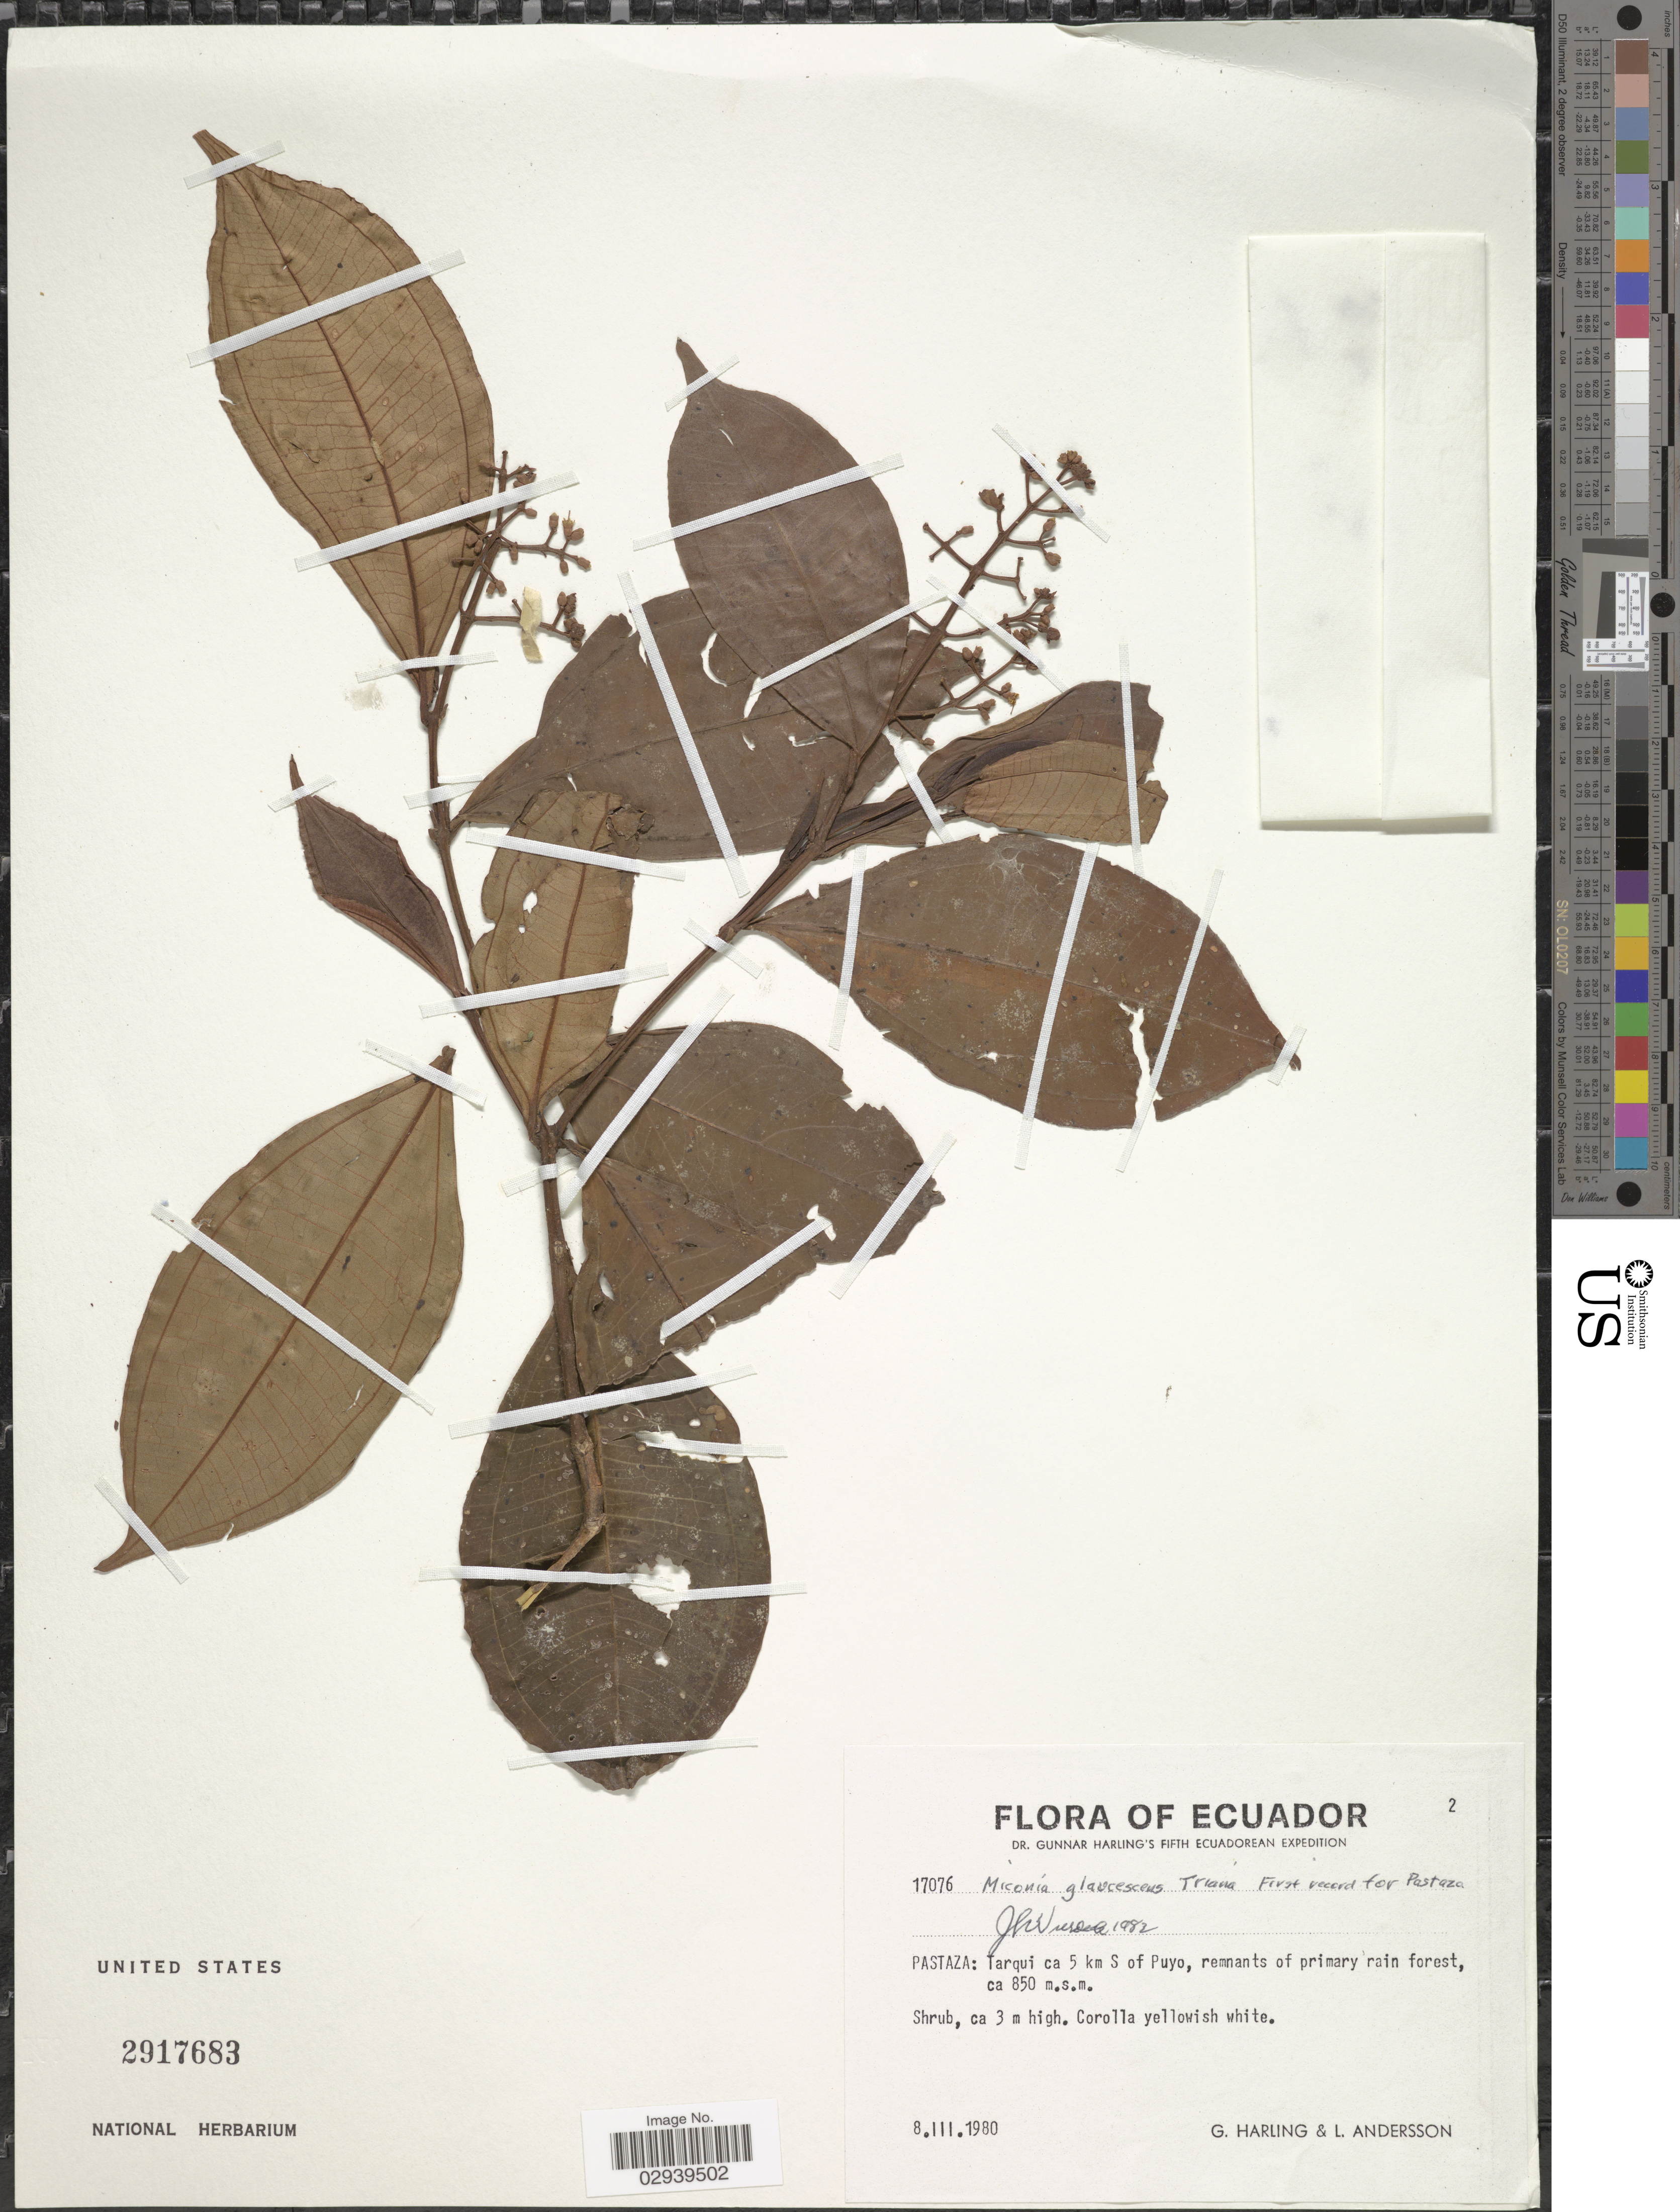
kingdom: Plantae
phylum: Tracheophyta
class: Magnoliopsida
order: Myrtales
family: Melastomataceae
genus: Miconia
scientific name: Miconia glaucescens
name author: Triana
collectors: G. Harling & L. Andersson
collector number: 17076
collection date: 1980-03-08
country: Ecuador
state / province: Pastaza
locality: Tarqui ca 5 km S of Puyo.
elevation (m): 850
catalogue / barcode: US 2917683